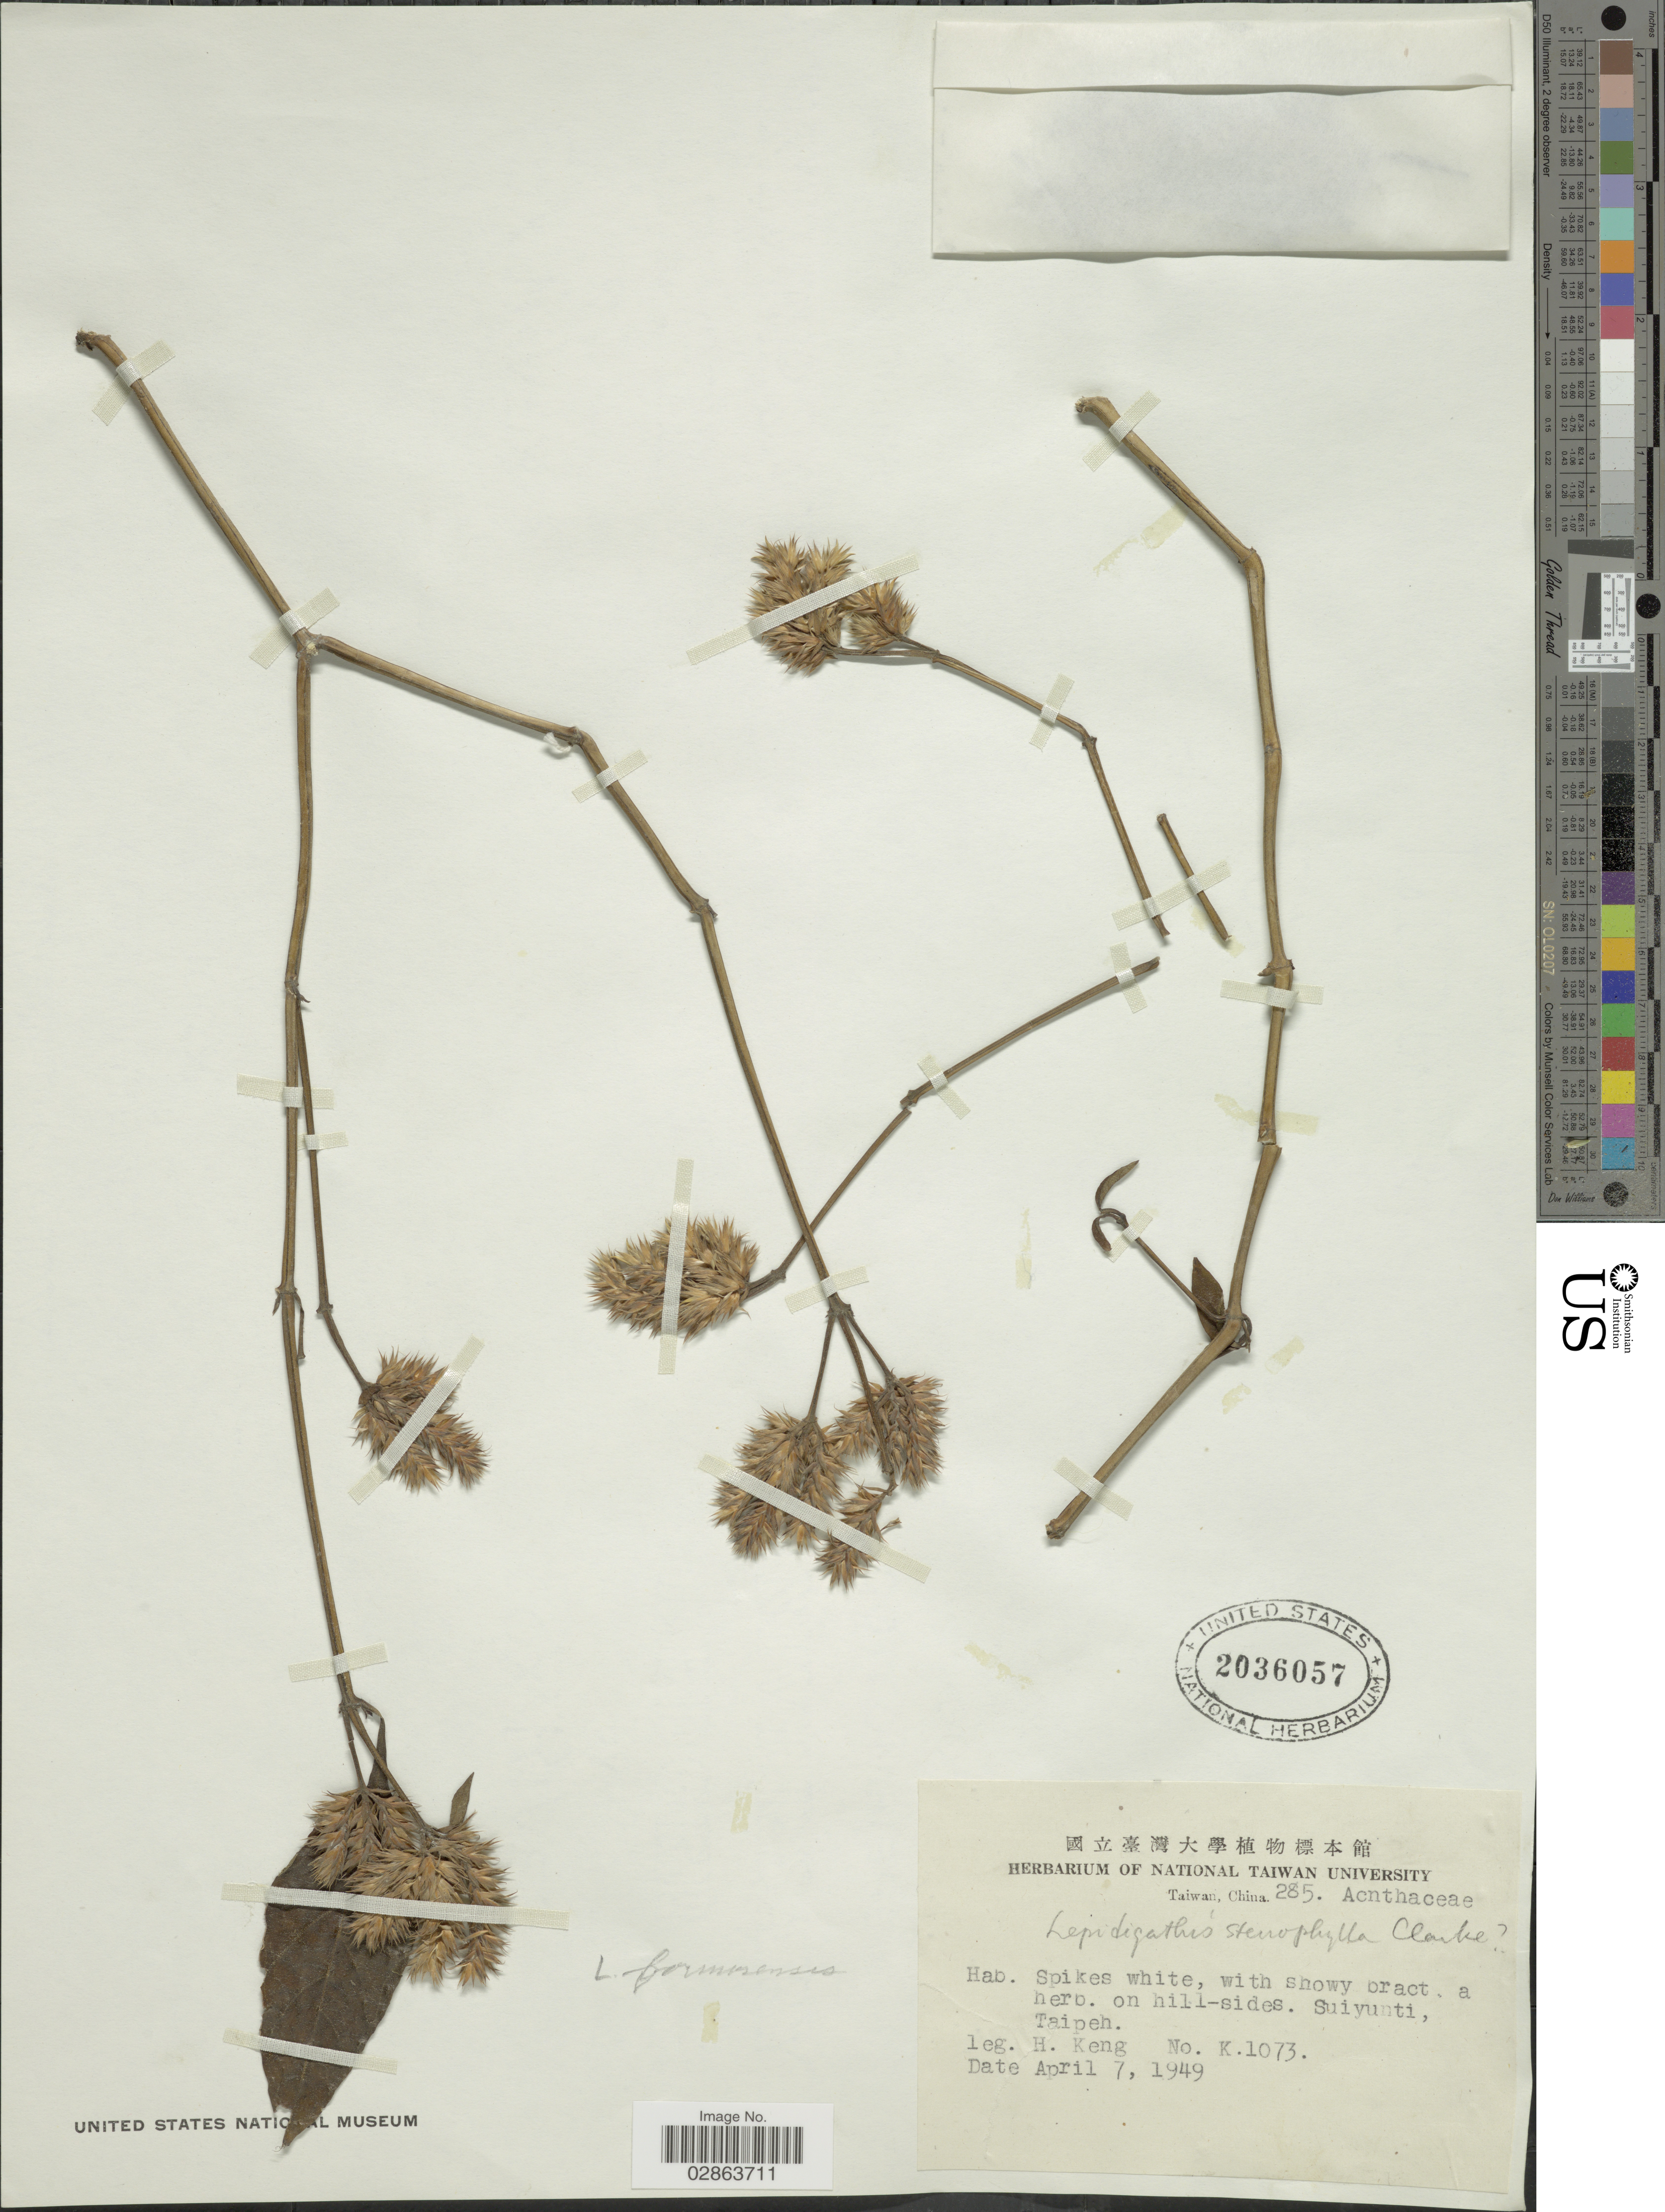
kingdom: Plantae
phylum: Tracheophyta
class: Magnoliopsida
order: Lamiales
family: Acanthaceae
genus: Lepidagathis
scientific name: Lepidagathis formosensis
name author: C.B. Clarke ex Hayata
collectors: H. Keng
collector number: K.1073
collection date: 1949-04-07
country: Taiwan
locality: Suiyunti, Taipeh.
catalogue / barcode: US 2036057